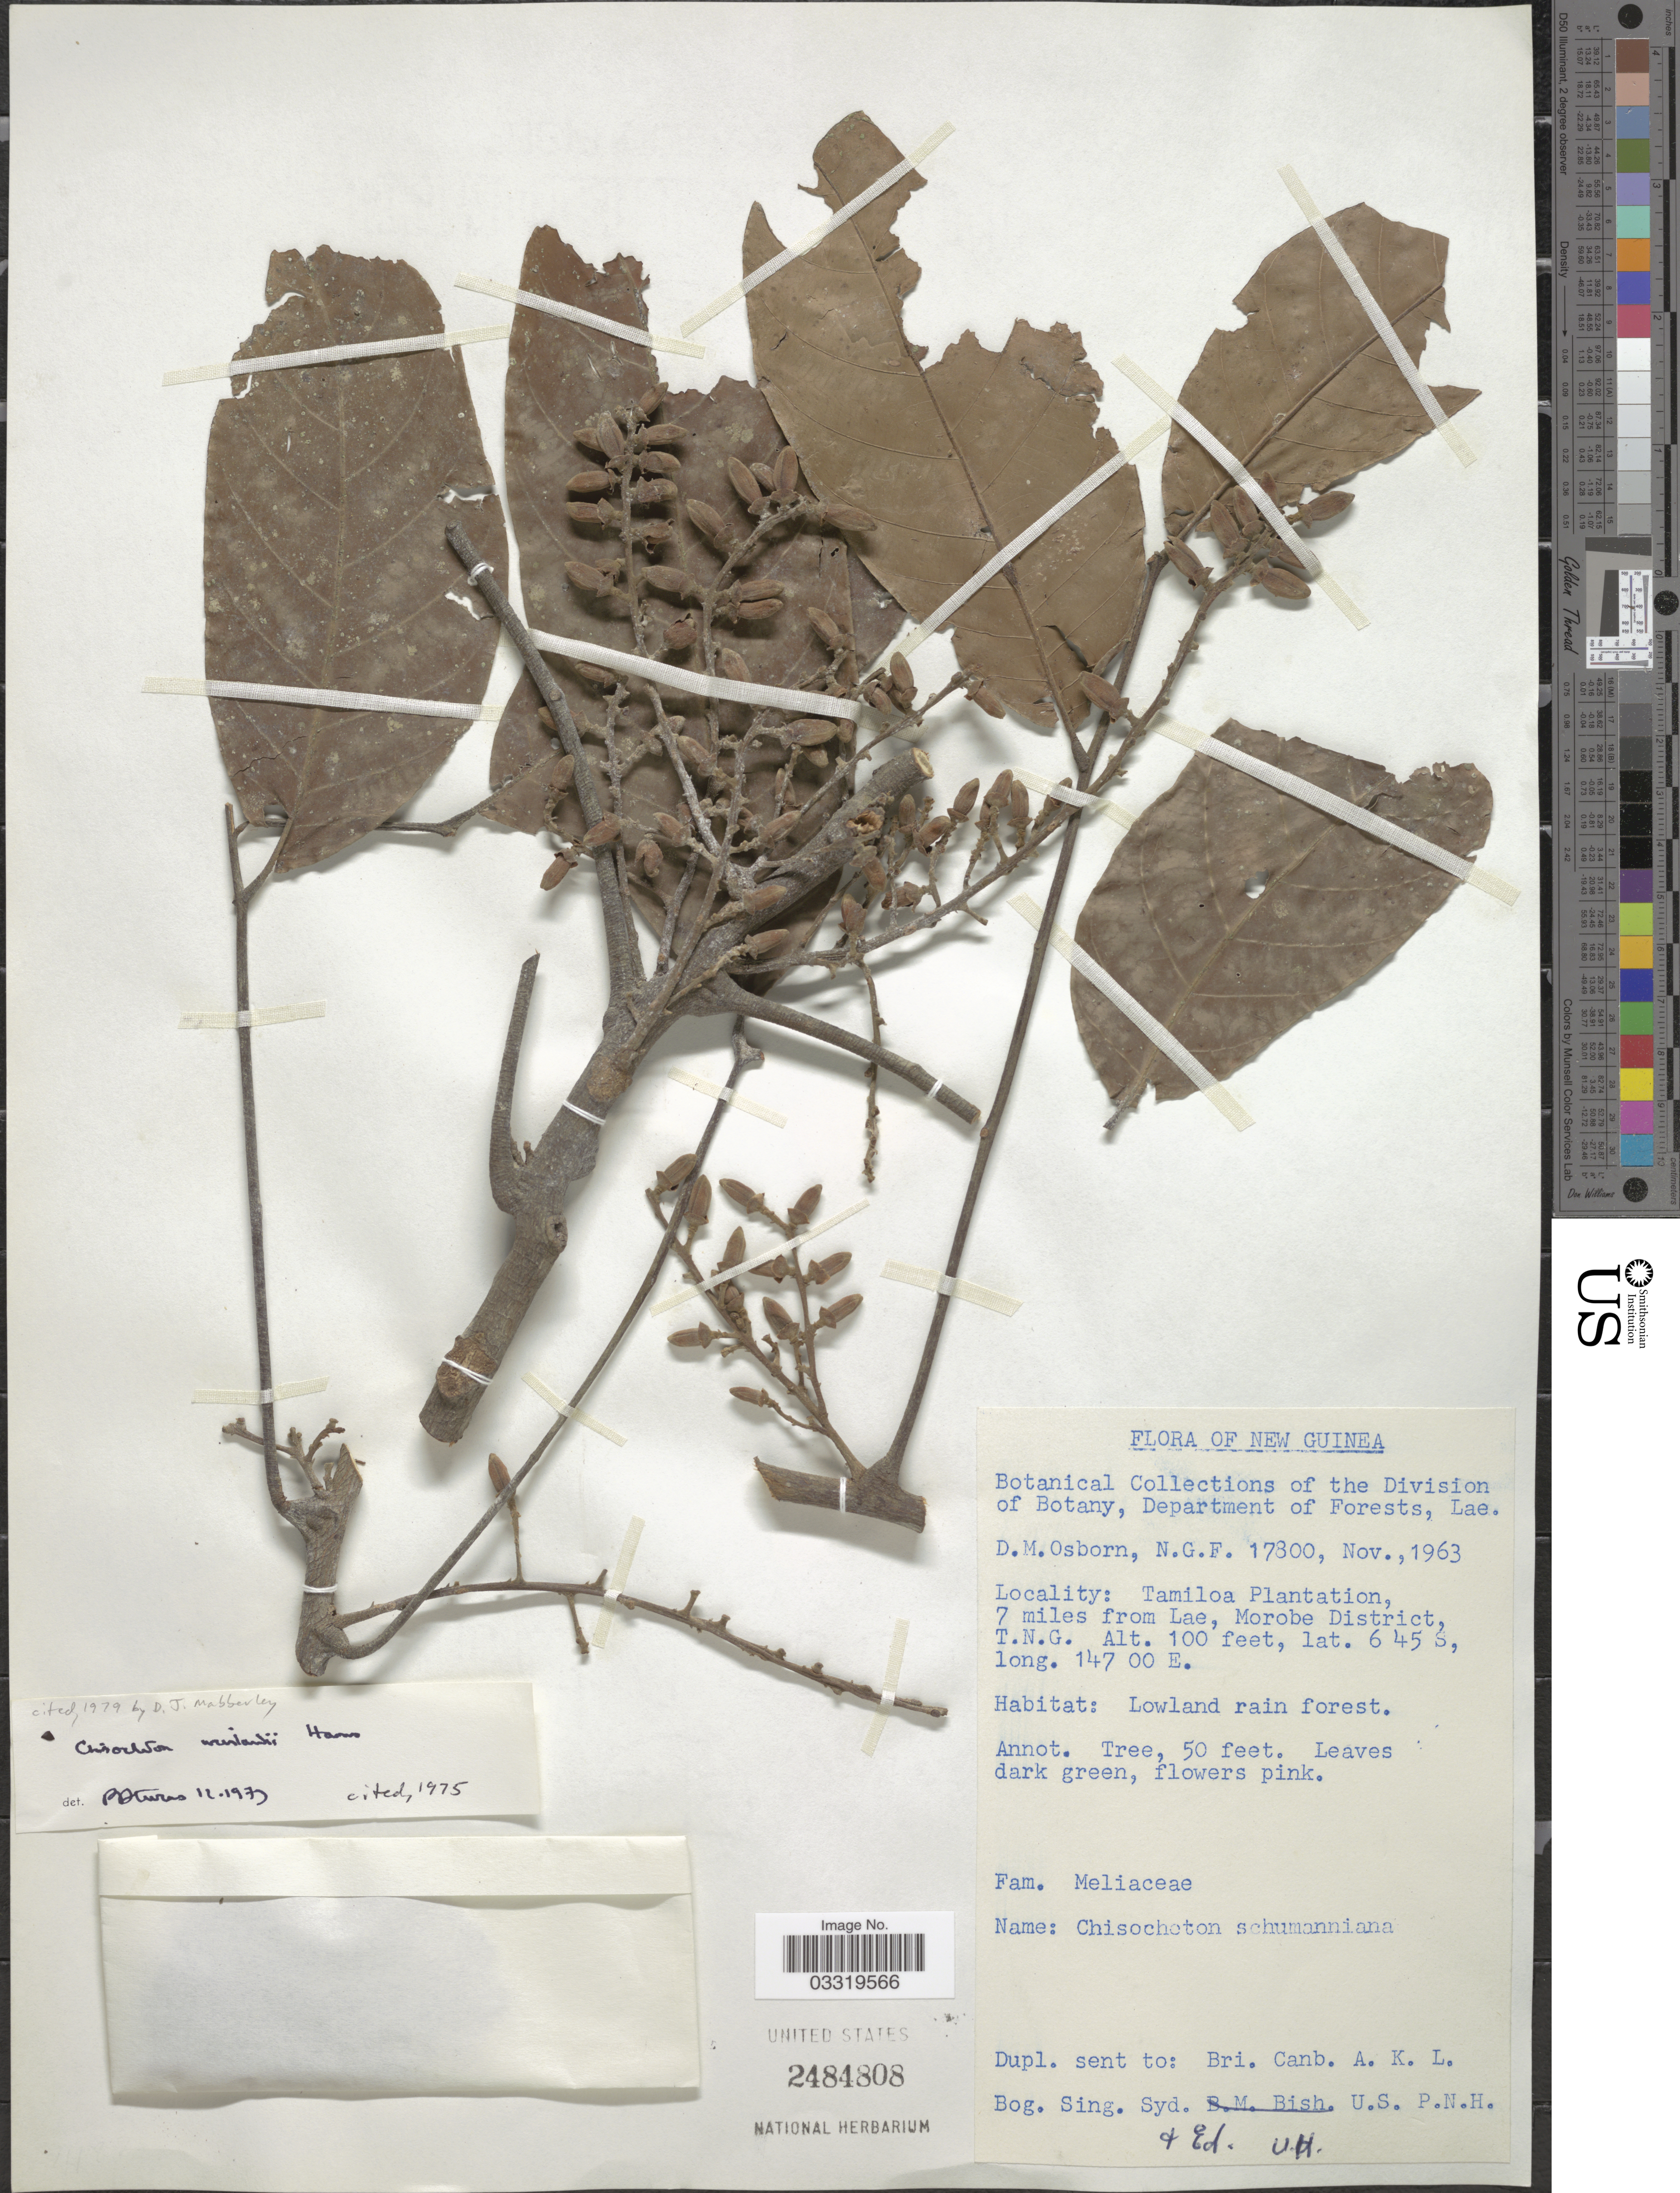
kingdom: Plantae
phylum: Tracheophyta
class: Magnoliopsida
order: Sapindales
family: Meliaceae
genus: Chisocheton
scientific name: Chisocheton lasiocarpus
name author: (Miq.) Valeton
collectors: D. Osborn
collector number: NGF17800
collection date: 1963-11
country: Papua New Guinea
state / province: Morobe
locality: New Guinea. Tamiloa Plantation, 7 miles from Lae, Morobe District, T.N.G.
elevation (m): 30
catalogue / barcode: US 2484808